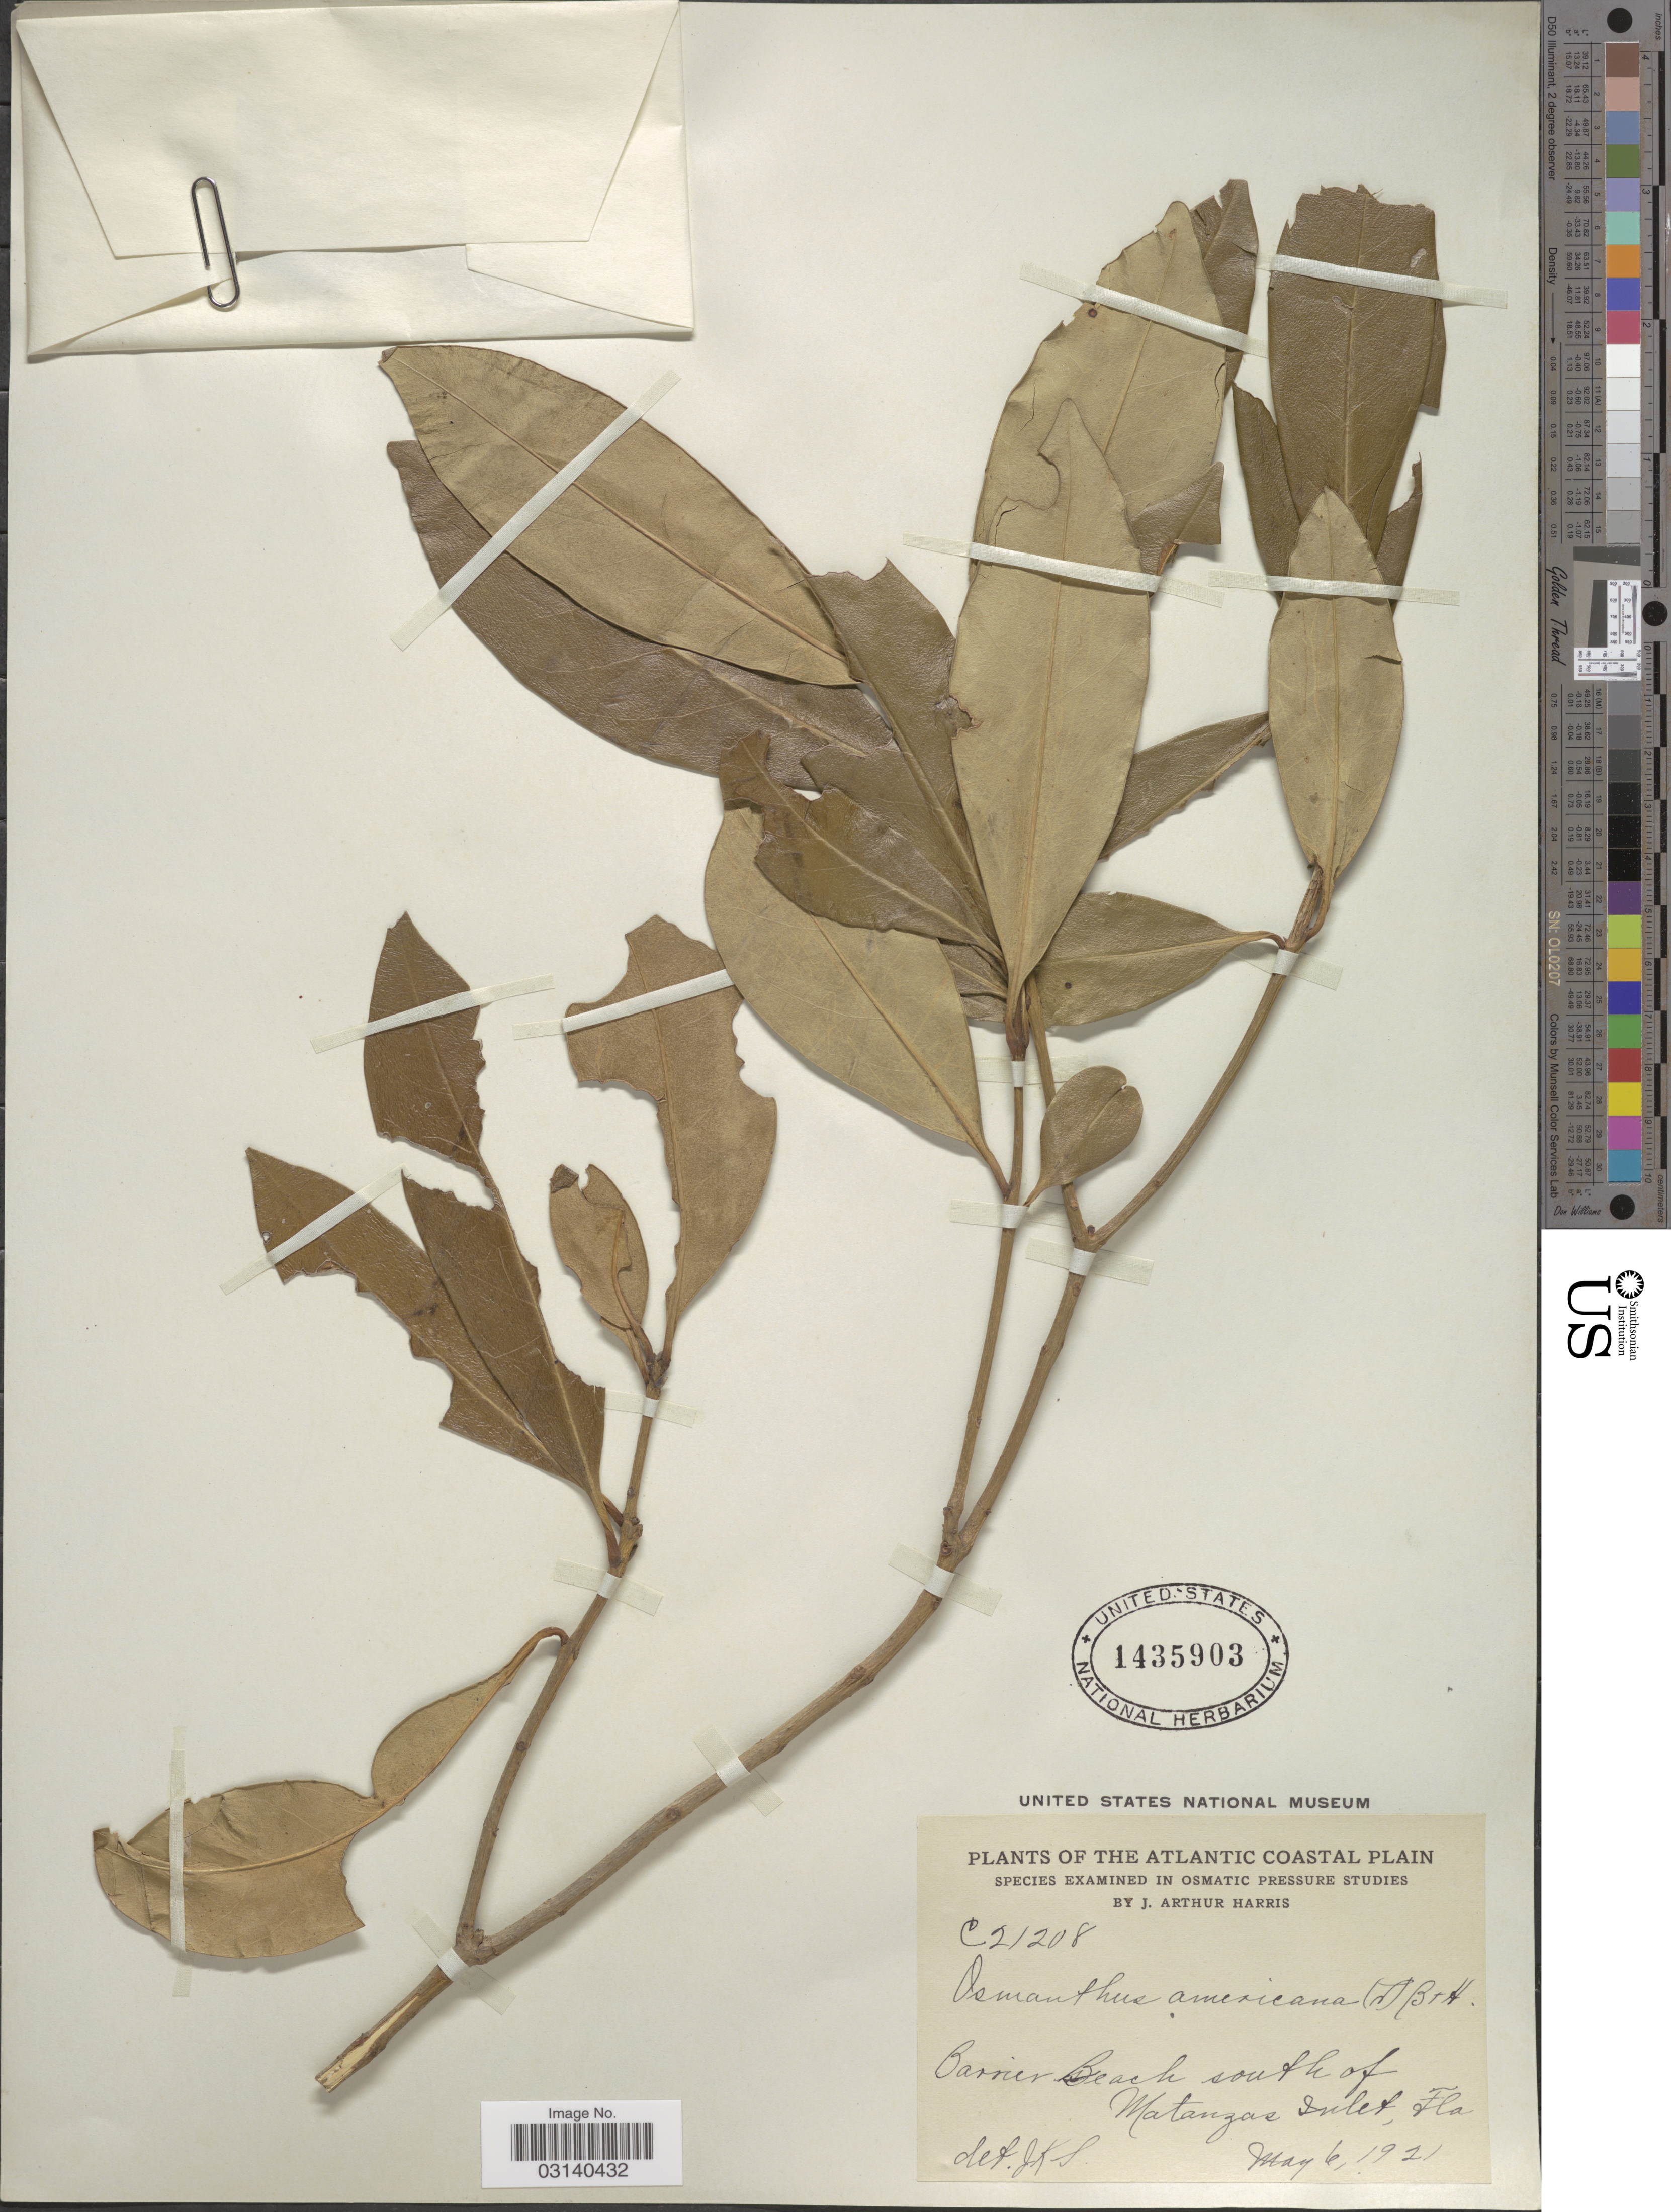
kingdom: Plantae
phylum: Tracheophyta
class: Magnoliopsida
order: Lamiales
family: Oleaceae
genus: Osmanthus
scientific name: Osmanthus americanus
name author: (L.) A. Gray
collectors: J. A. Harris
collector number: C 21208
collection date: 1921-05-06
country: United States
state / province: Florida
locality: The Atlantic Coastal Plain, Barrier Beach south of Matanzas Inlet, Fla.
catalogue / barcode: US 1435903